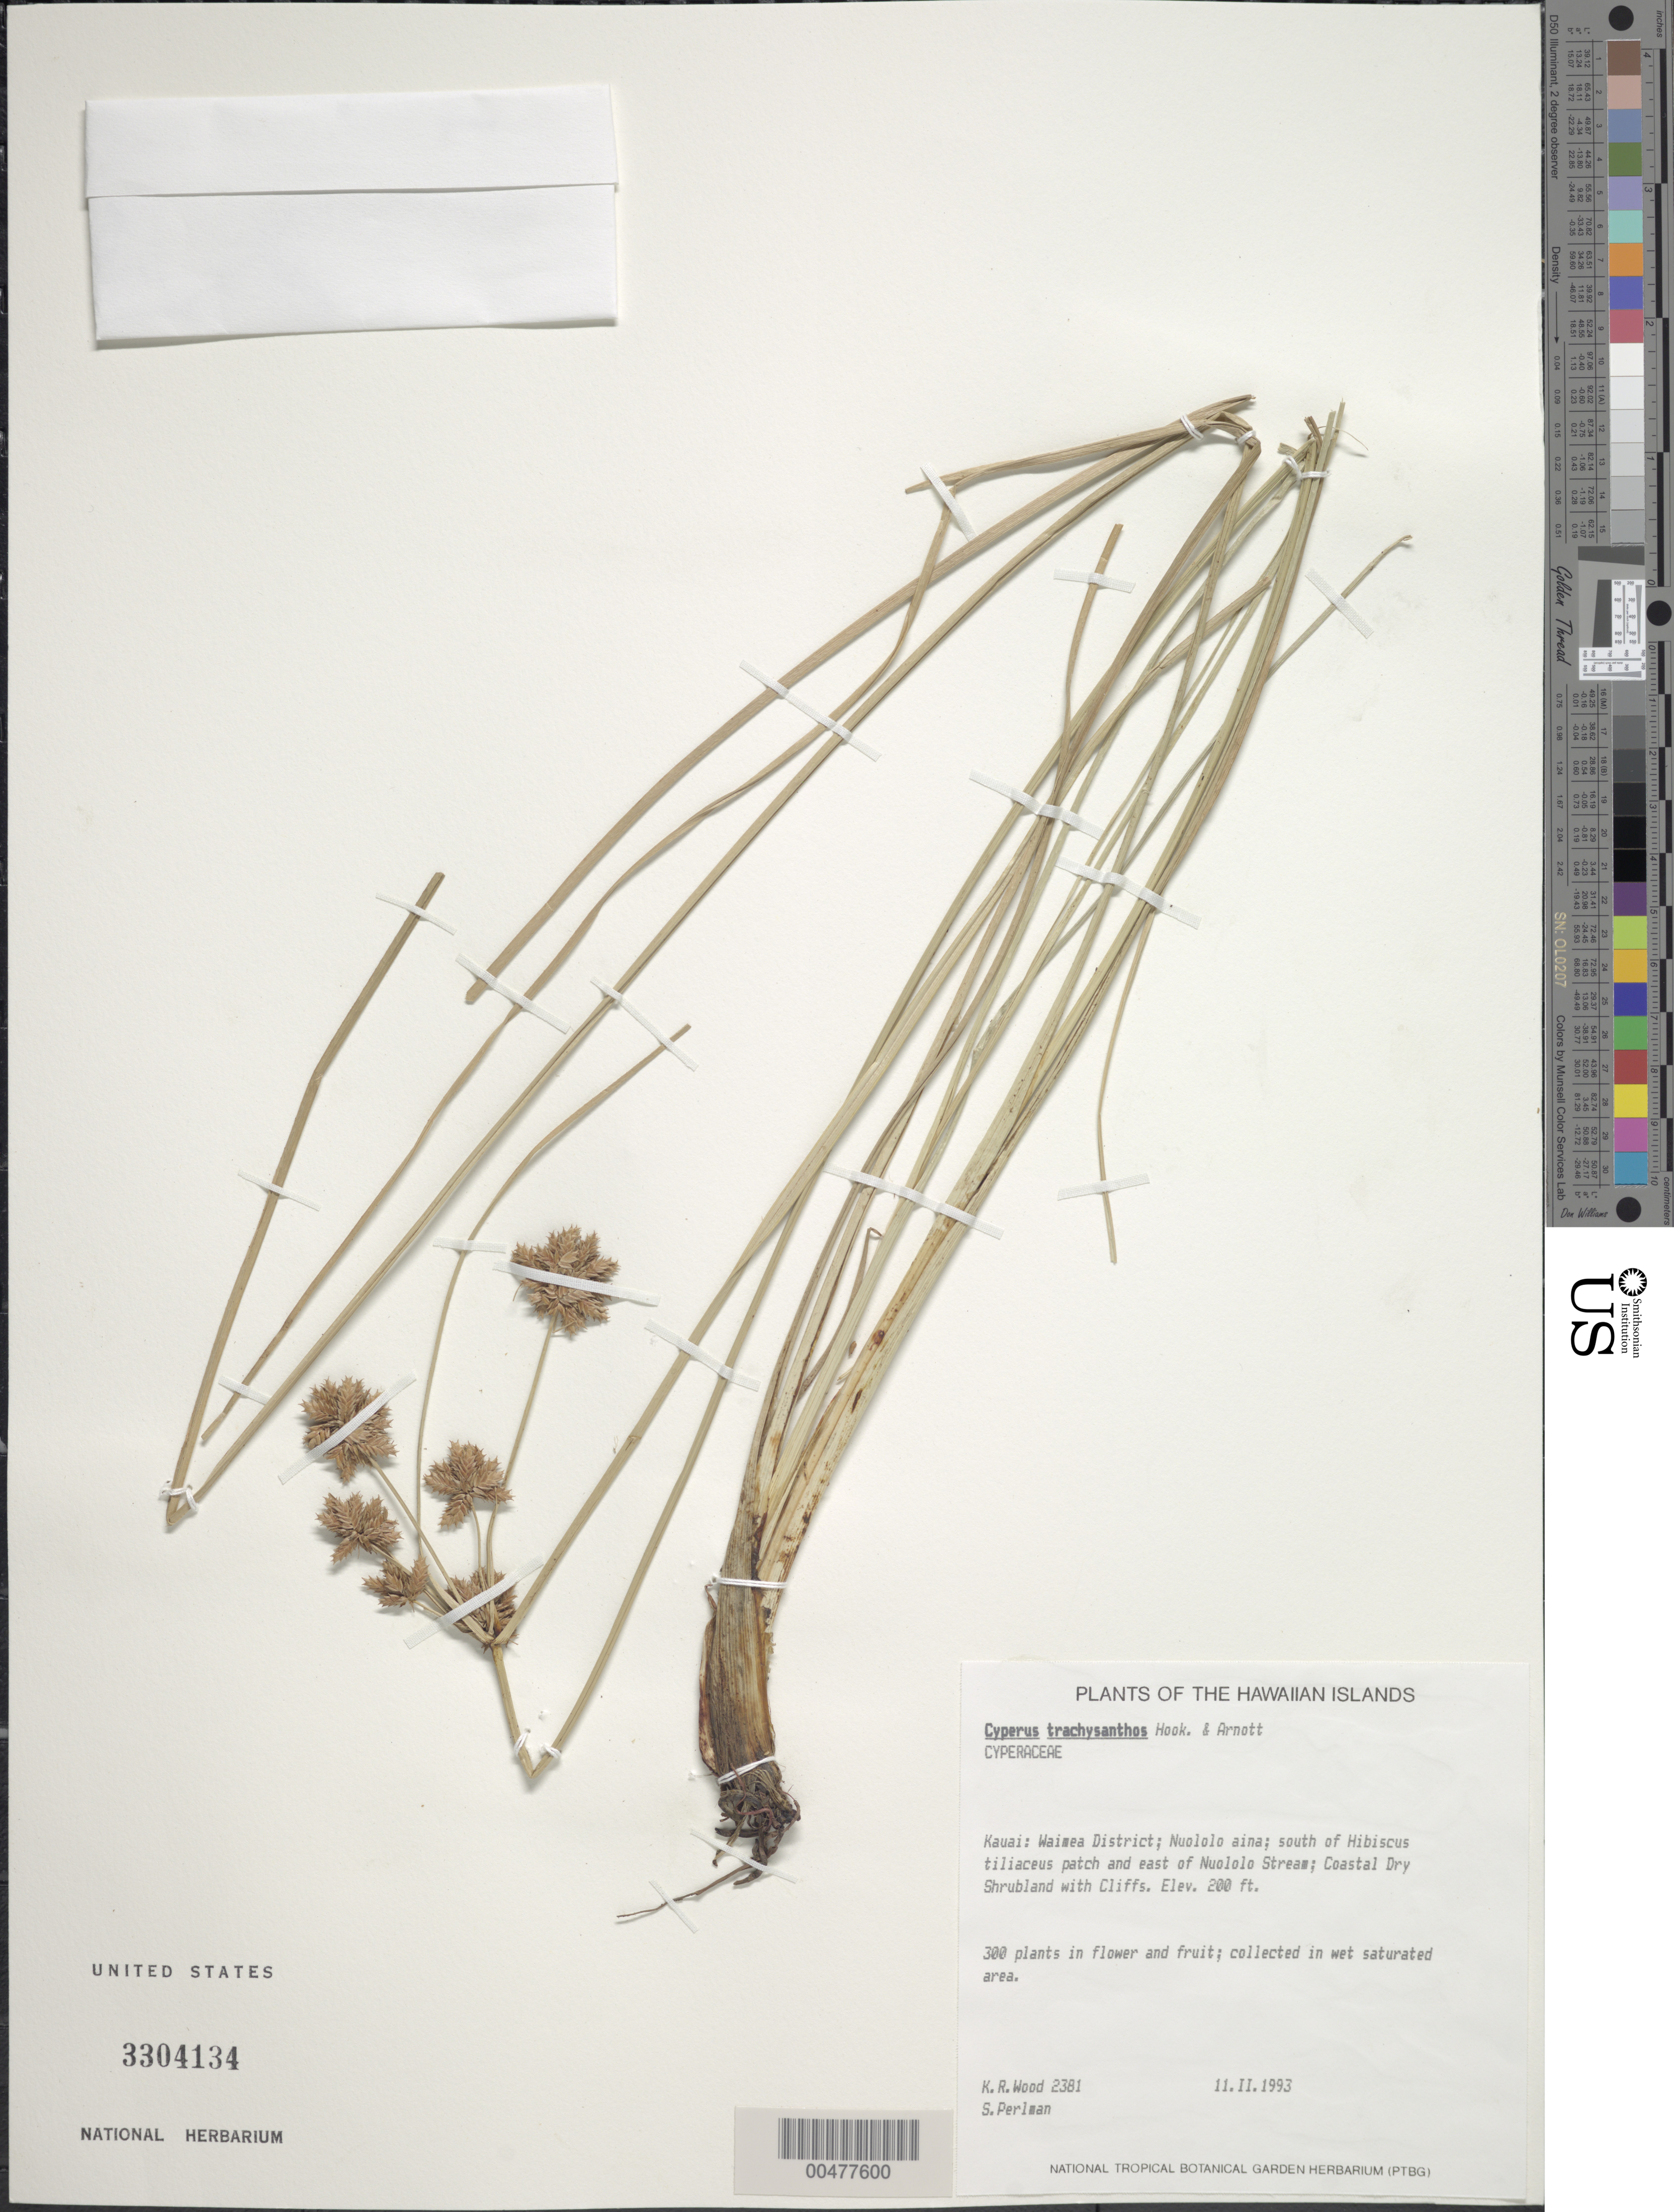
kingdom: Plantae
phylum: Tracheophyta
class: Liliopsida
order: Poales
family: Cyperaceae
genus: Cyperus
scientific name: Cyperus trachysanthos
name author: Hook. & Arn.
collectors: K. R. Wood & S. P. Perlman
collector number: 2381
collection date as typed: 11 Feb 1993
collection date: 1993-02-11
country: United States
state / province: Hawaii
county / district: Kauai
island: Kaua'i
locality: Waimea Dist., Nuololo Aina, E of Nuololo Stream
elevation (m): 61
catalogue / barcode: US 3304134